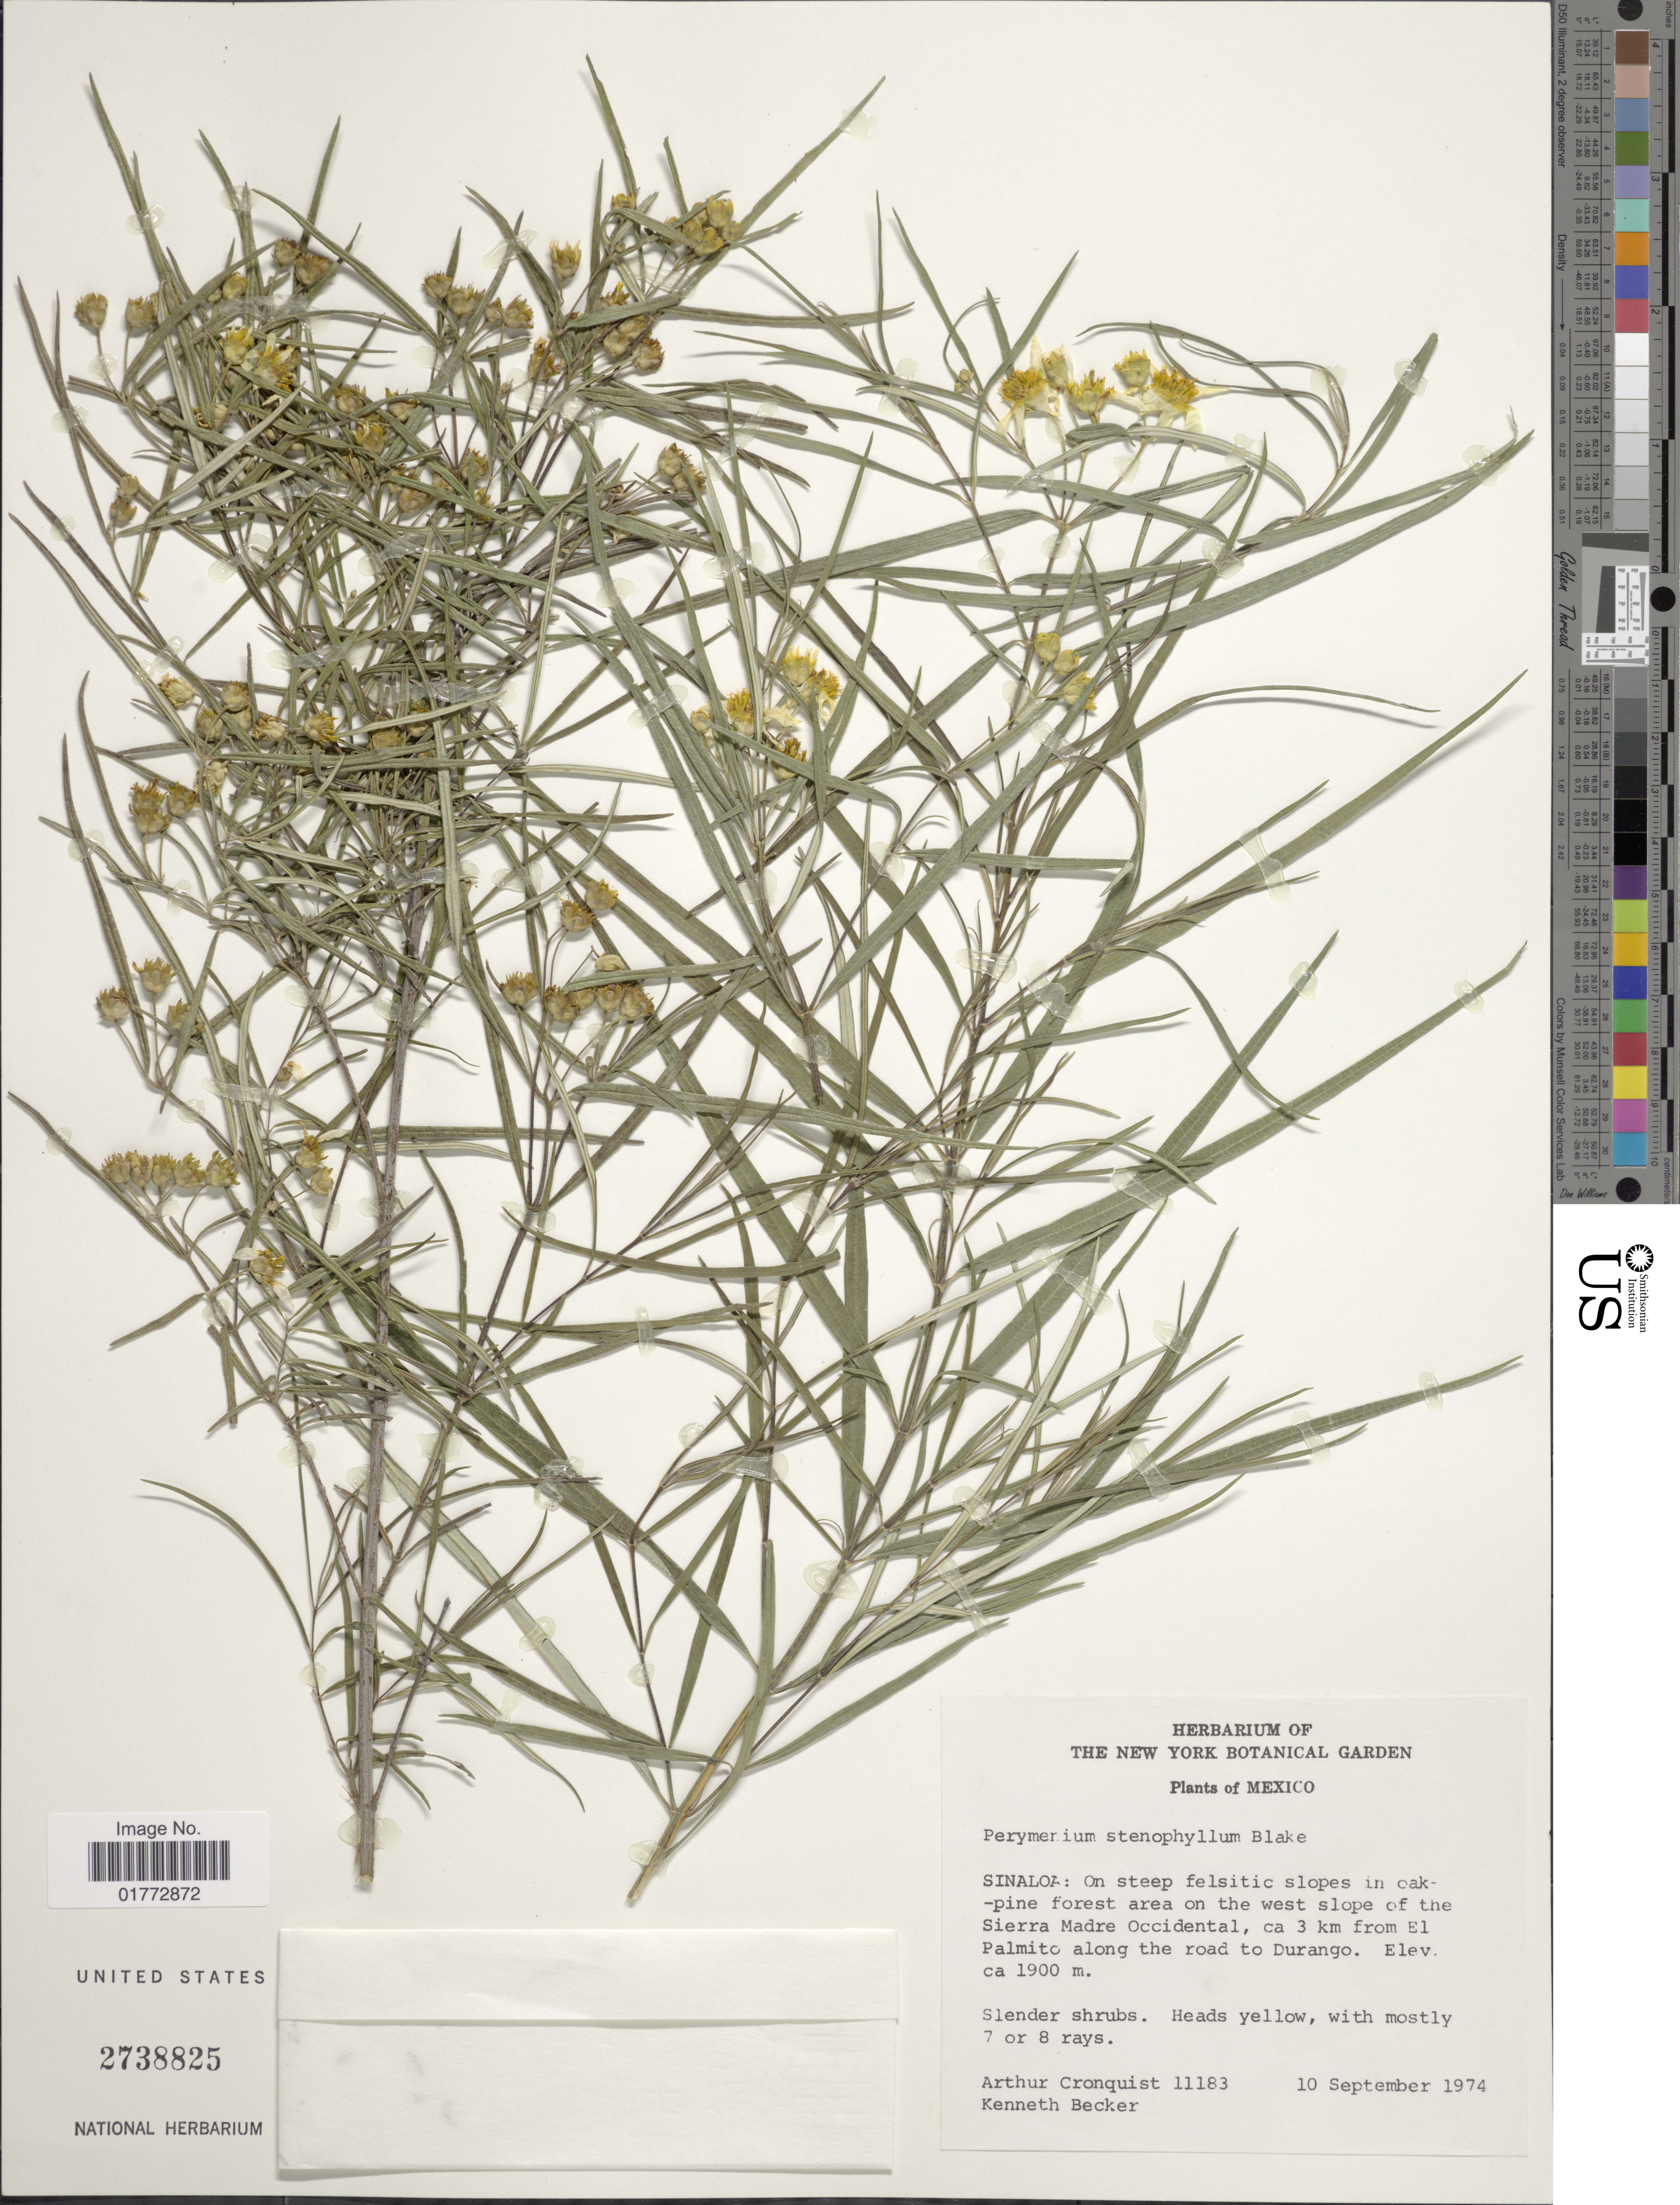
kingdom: Plantae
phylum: Tracheophyta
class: Magnoliopsida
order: Asterales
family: Asteraceae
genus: Perymenium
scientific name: Perymenium stenophyllum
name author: S.F. Blake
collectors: A. J. Cronquist & K. M. Becker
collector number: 11183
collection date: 1974-09-10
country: Mexico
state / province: Sinaloa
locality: On steep felsitic slopes in oak - pine forest area on the west slope of the Sierra Madre Occidental, ca. 3 km from El Palmito along the road to Durango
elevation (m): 1900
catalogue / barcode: US 2738825